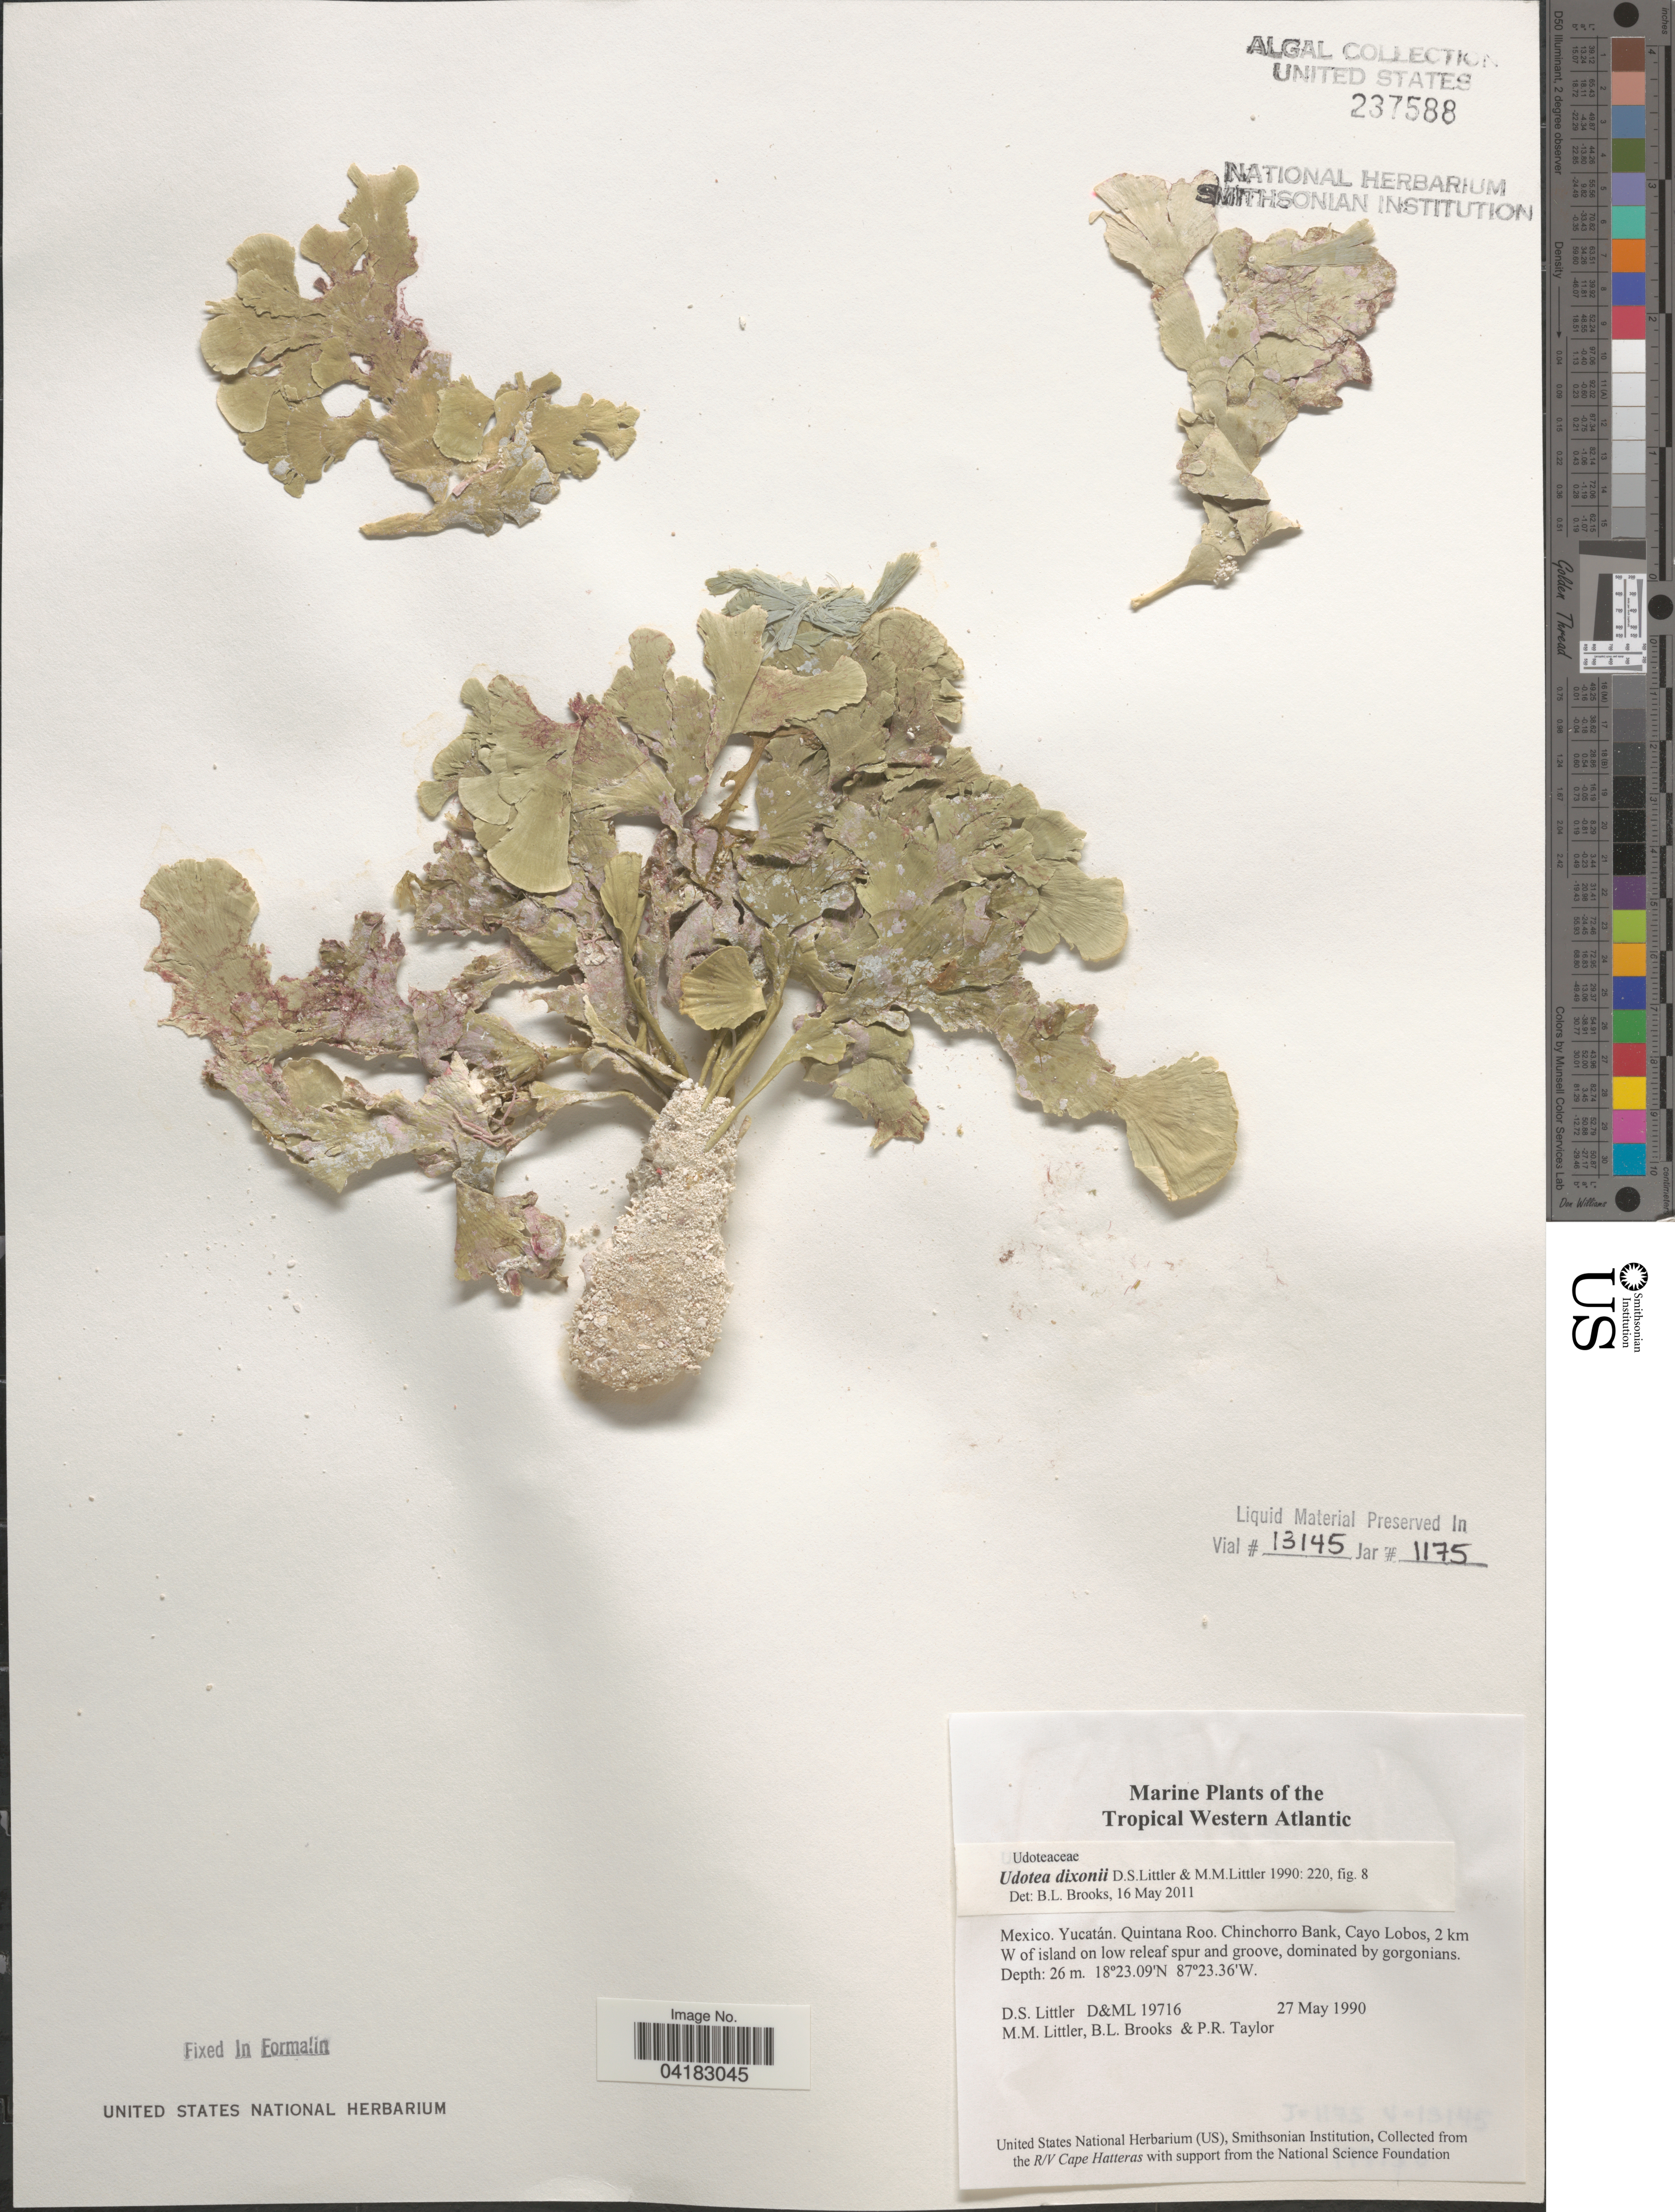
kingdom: Plantae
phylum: Chlorophyta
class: Ulvophyceae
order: Bryopsidales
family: Udoteaceae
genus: Udotea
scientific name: Udotea dixonii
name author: D.S. Littler & Littler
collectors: D. S. Littler, B. Brooks & P. R. Taylor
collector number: D&ML19716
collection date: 1990-05-27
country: Mexico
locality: Tropical Western Atlantic. Yucatán. Quintana Roo. Chinchorro Bank. Cayo Lobos, 2 km W of island on low releaf spur and groove.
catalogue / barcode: US 237588